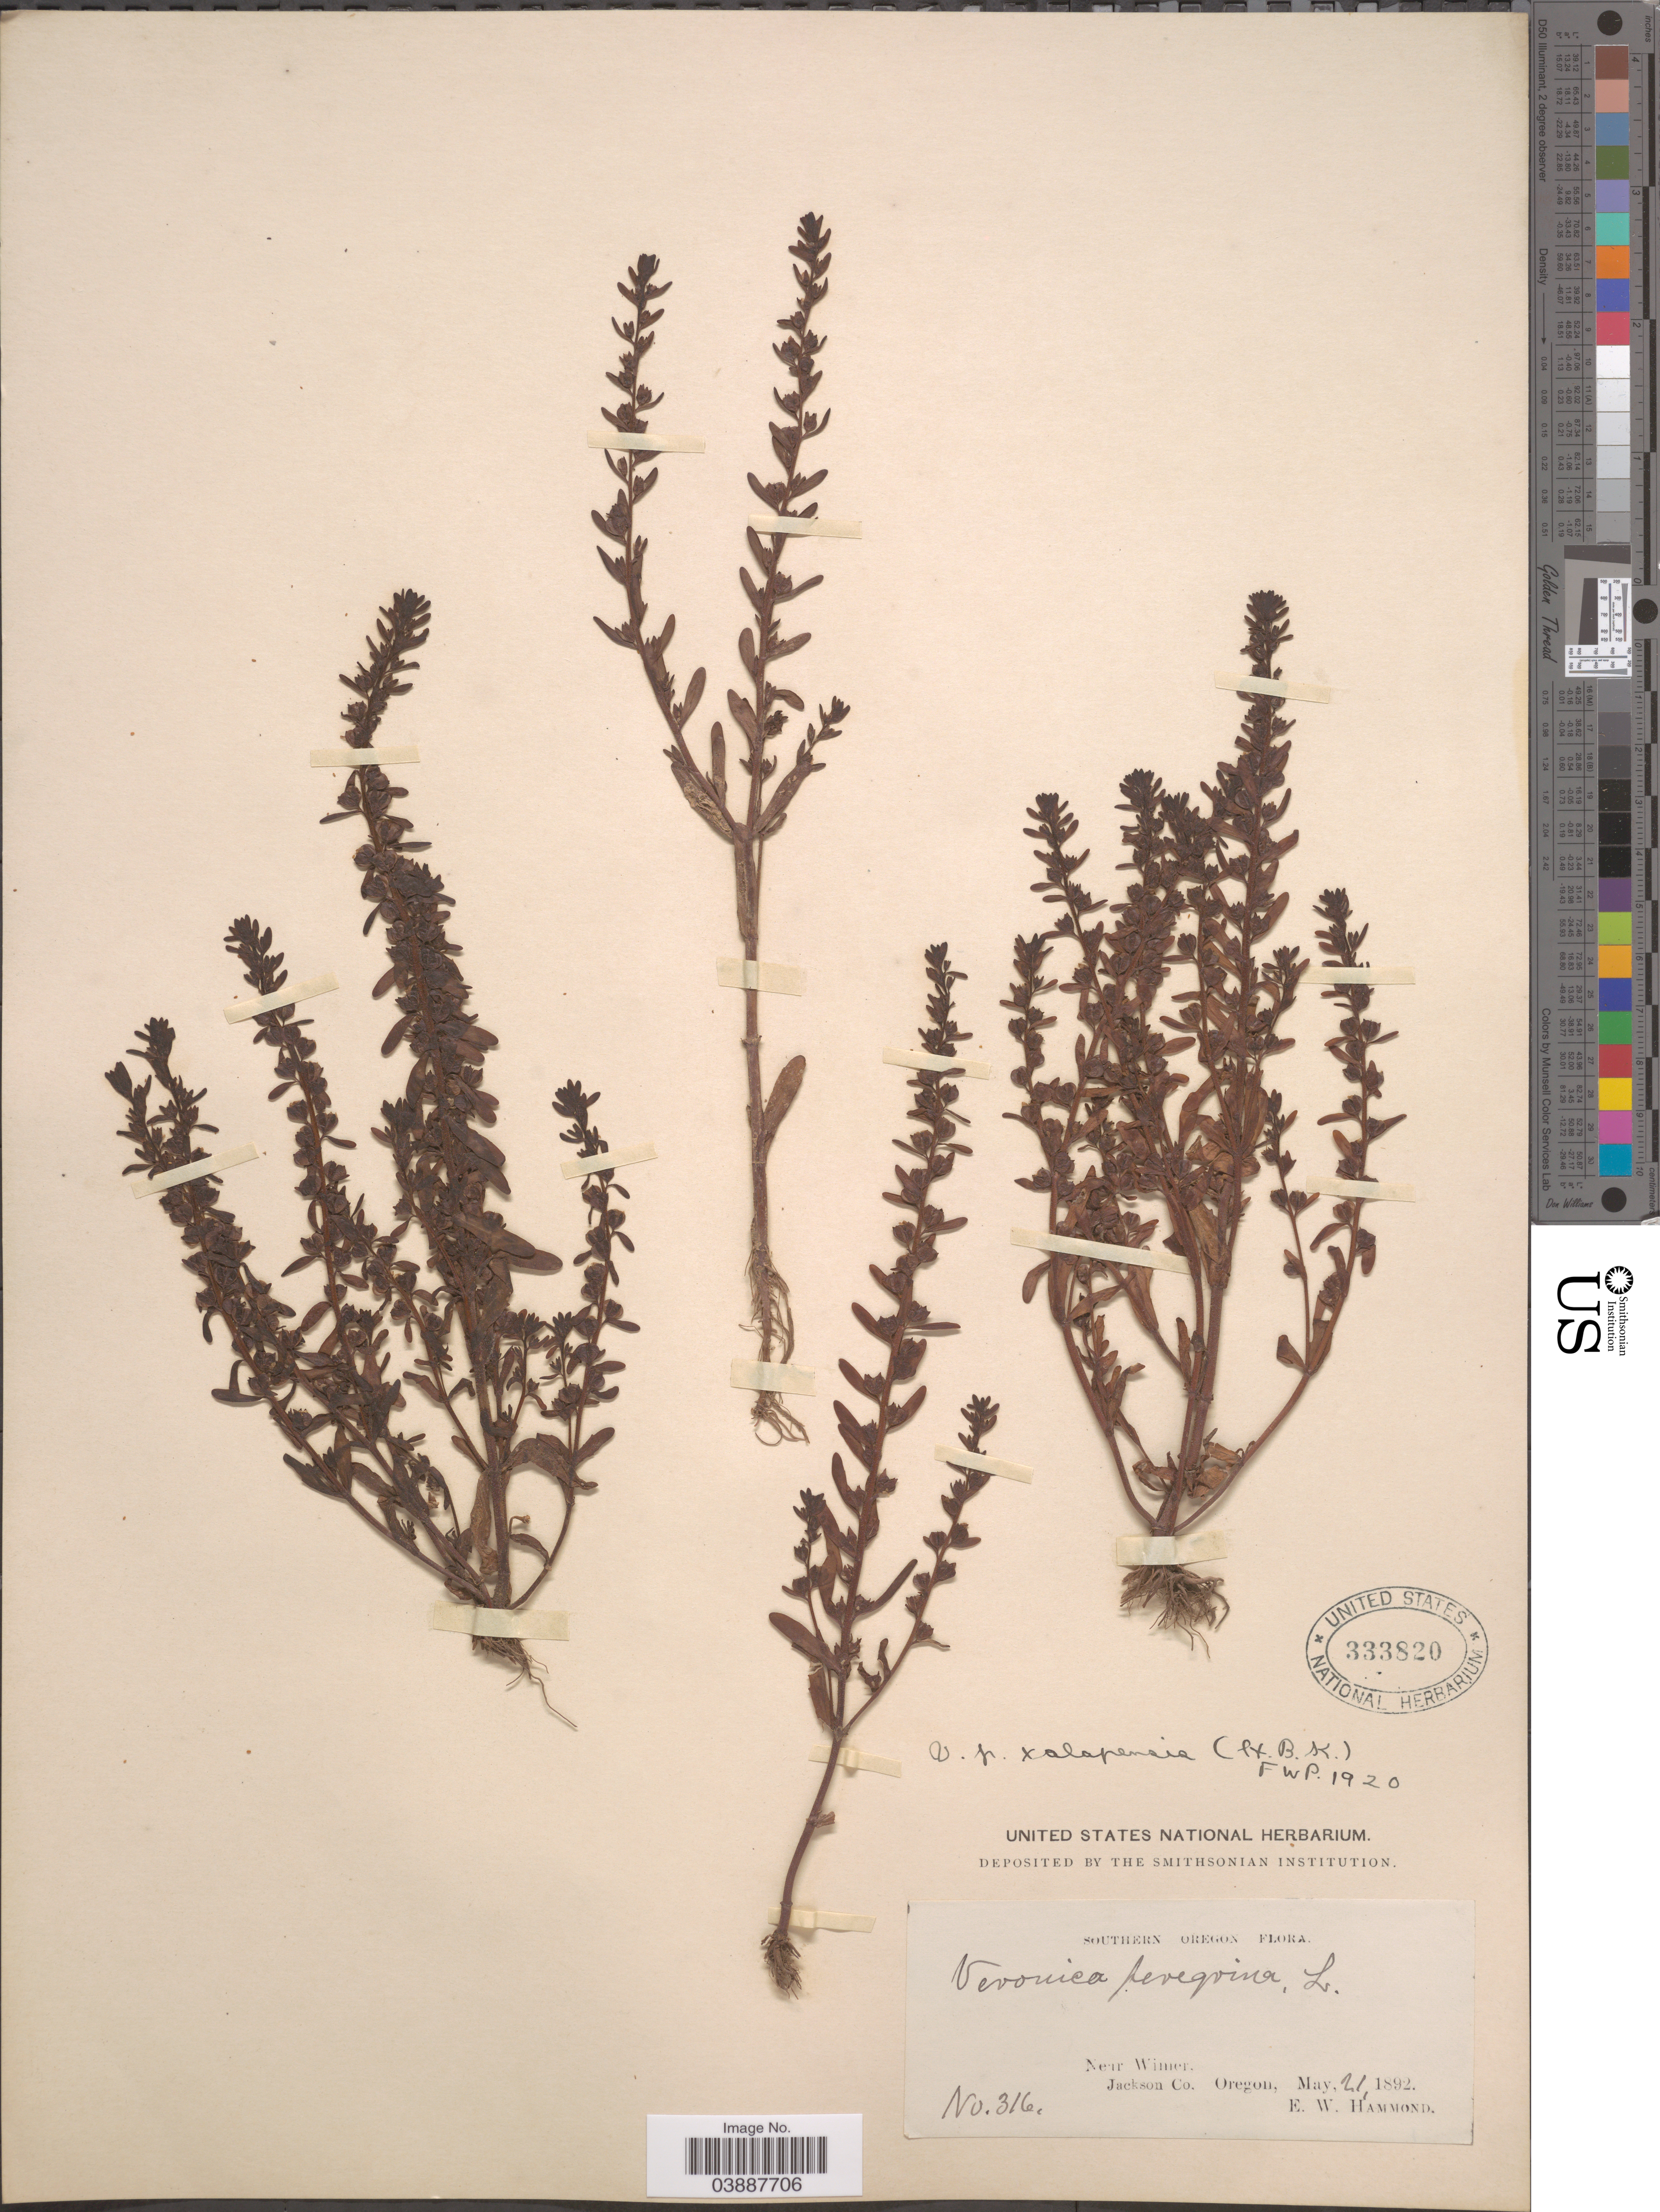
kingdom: Plantae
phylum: Tracheophyta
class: Magnoliopsida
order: Lamiales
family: Plantaginaceae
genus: Veronica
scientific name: Veronica peregrina var. xalapensis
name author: Kunth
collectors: E. Hammond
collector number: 316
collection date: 1892-05-21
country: United States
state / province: Oregon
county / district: Jackson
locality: Southern Oregon. Near Wimer. Jackson Co.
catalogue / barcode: US 333820